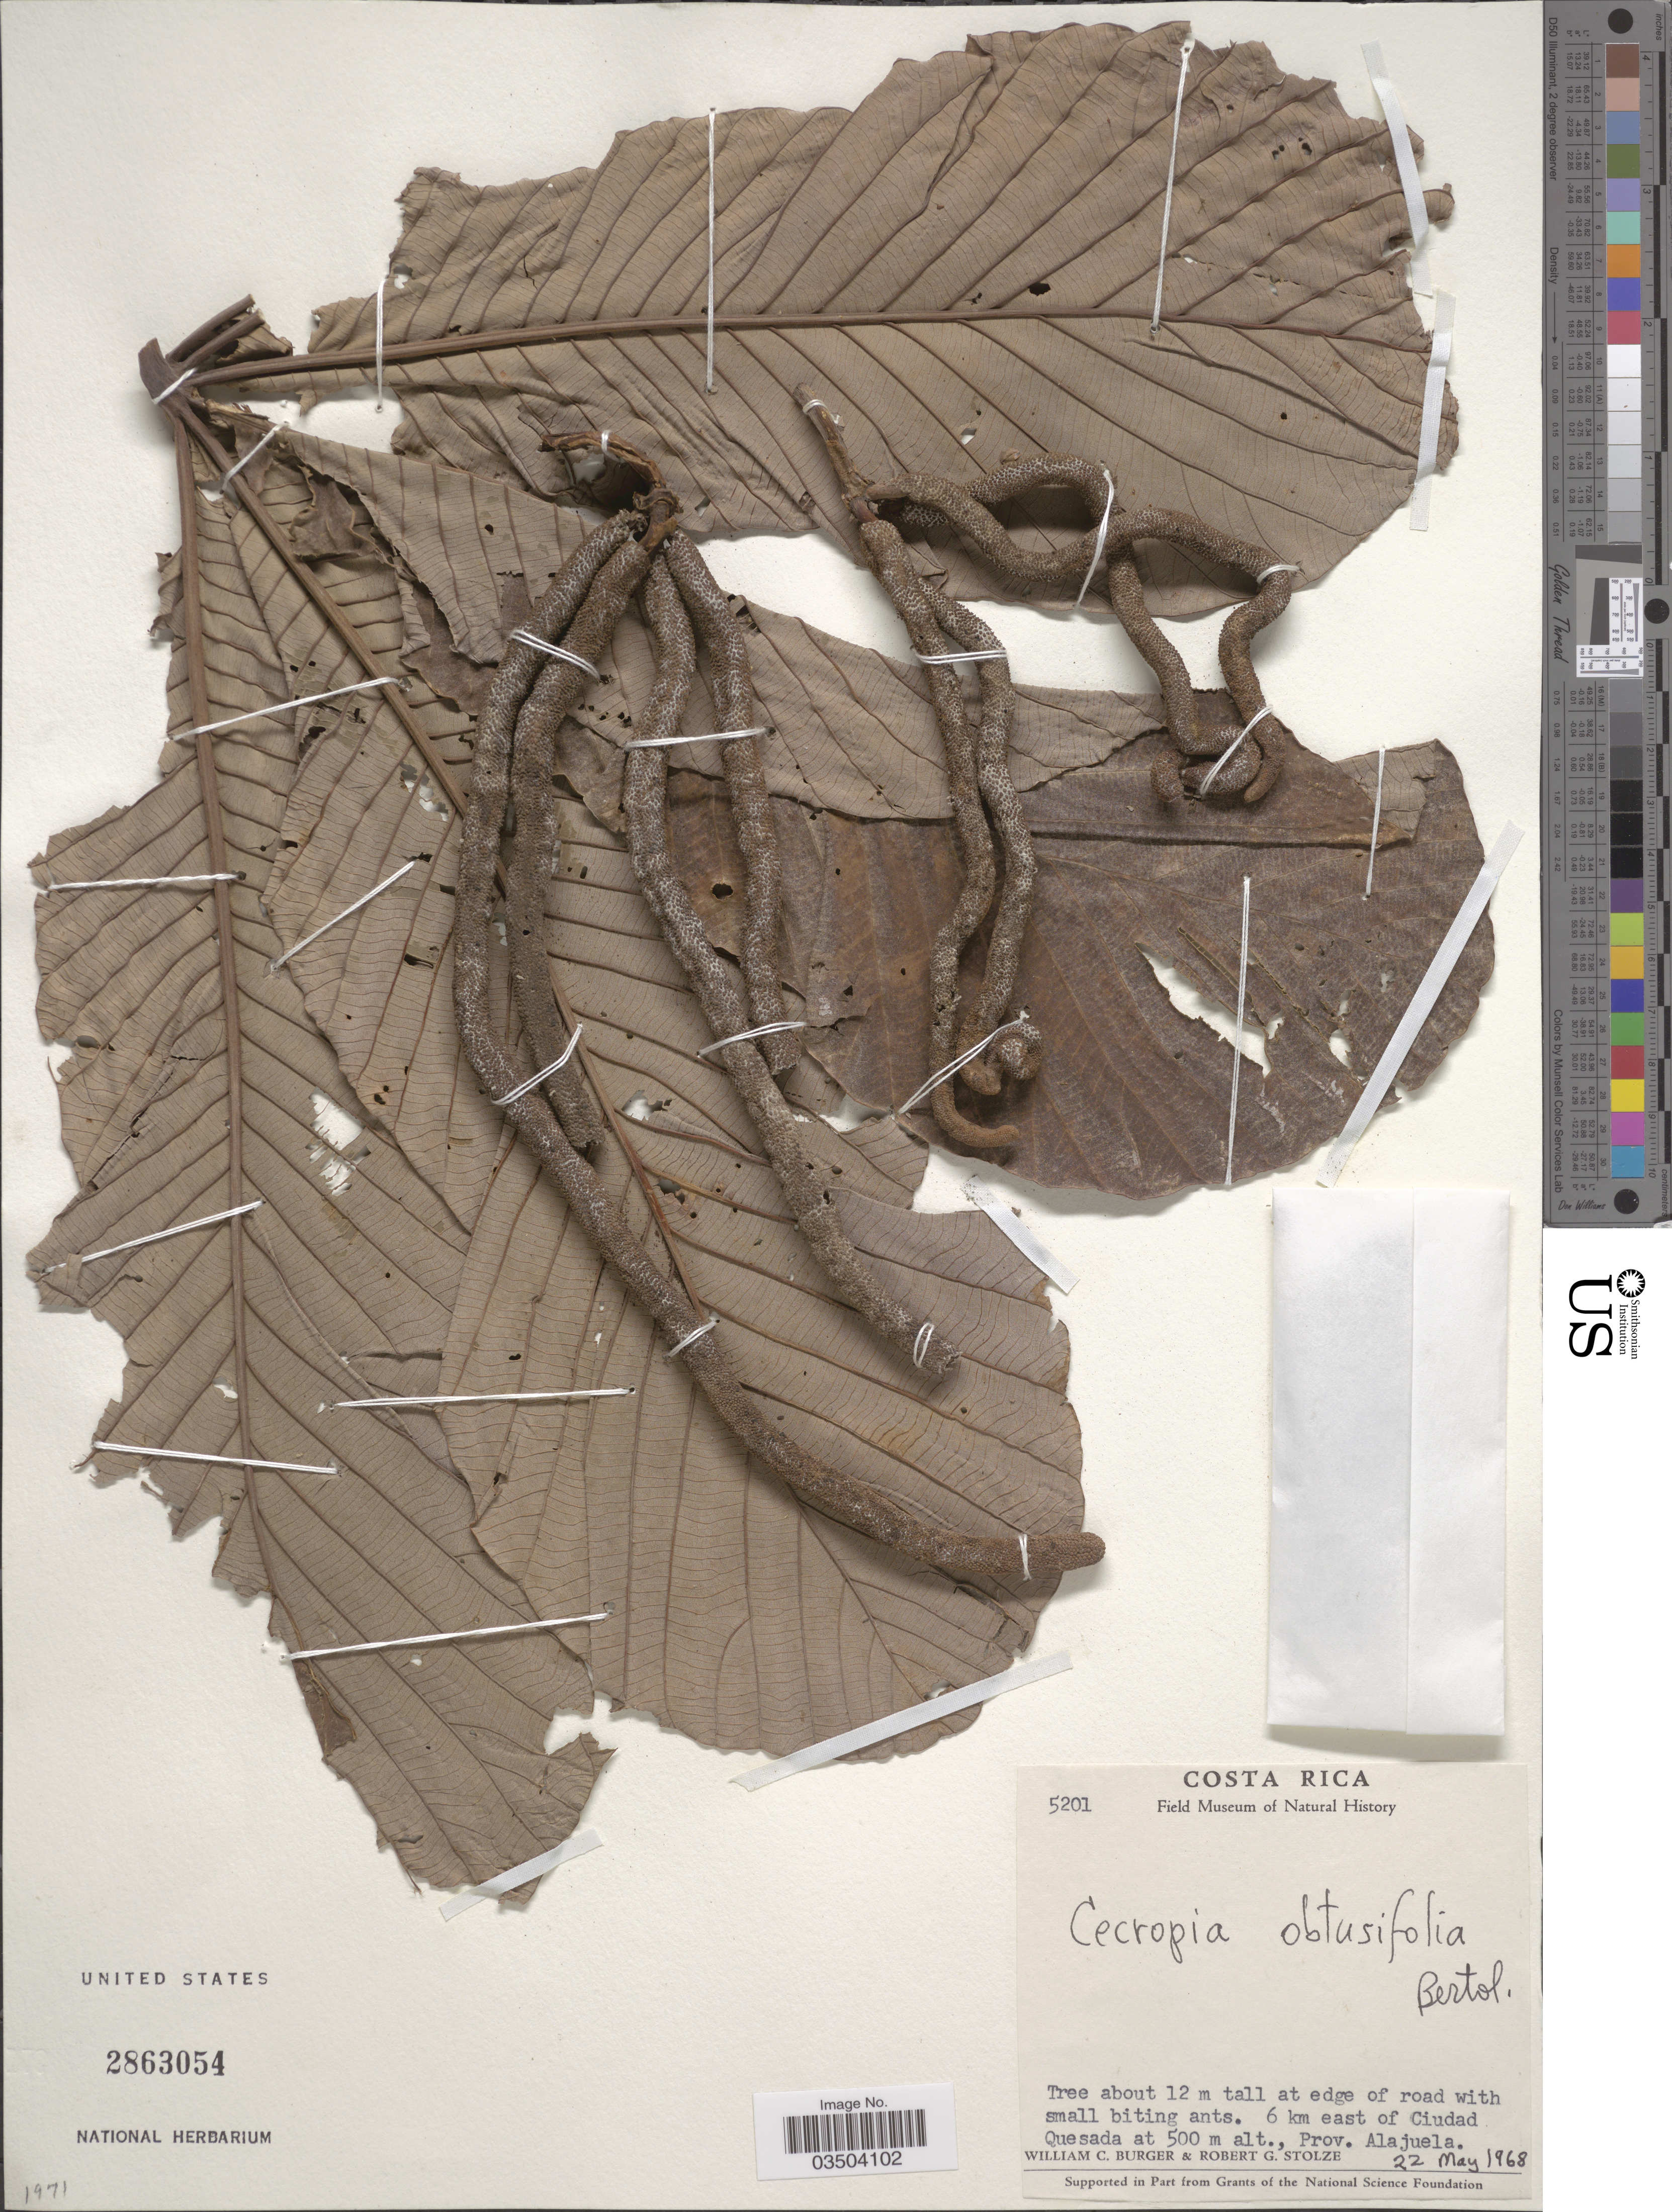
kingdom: Plantae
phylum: Tracheophyta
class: Magnoliopsida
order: Rosales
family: Urticaceae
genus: Cecropia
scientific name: Cecropia obtusifolia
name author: Bertol.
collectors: W. Burger & R. G. Stolze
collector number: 5201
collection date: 1968-05-22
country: Costa Rica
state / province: Alajuela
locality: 6 km east of Ciudad Quesada.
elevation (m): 500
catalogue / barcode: US 2863054